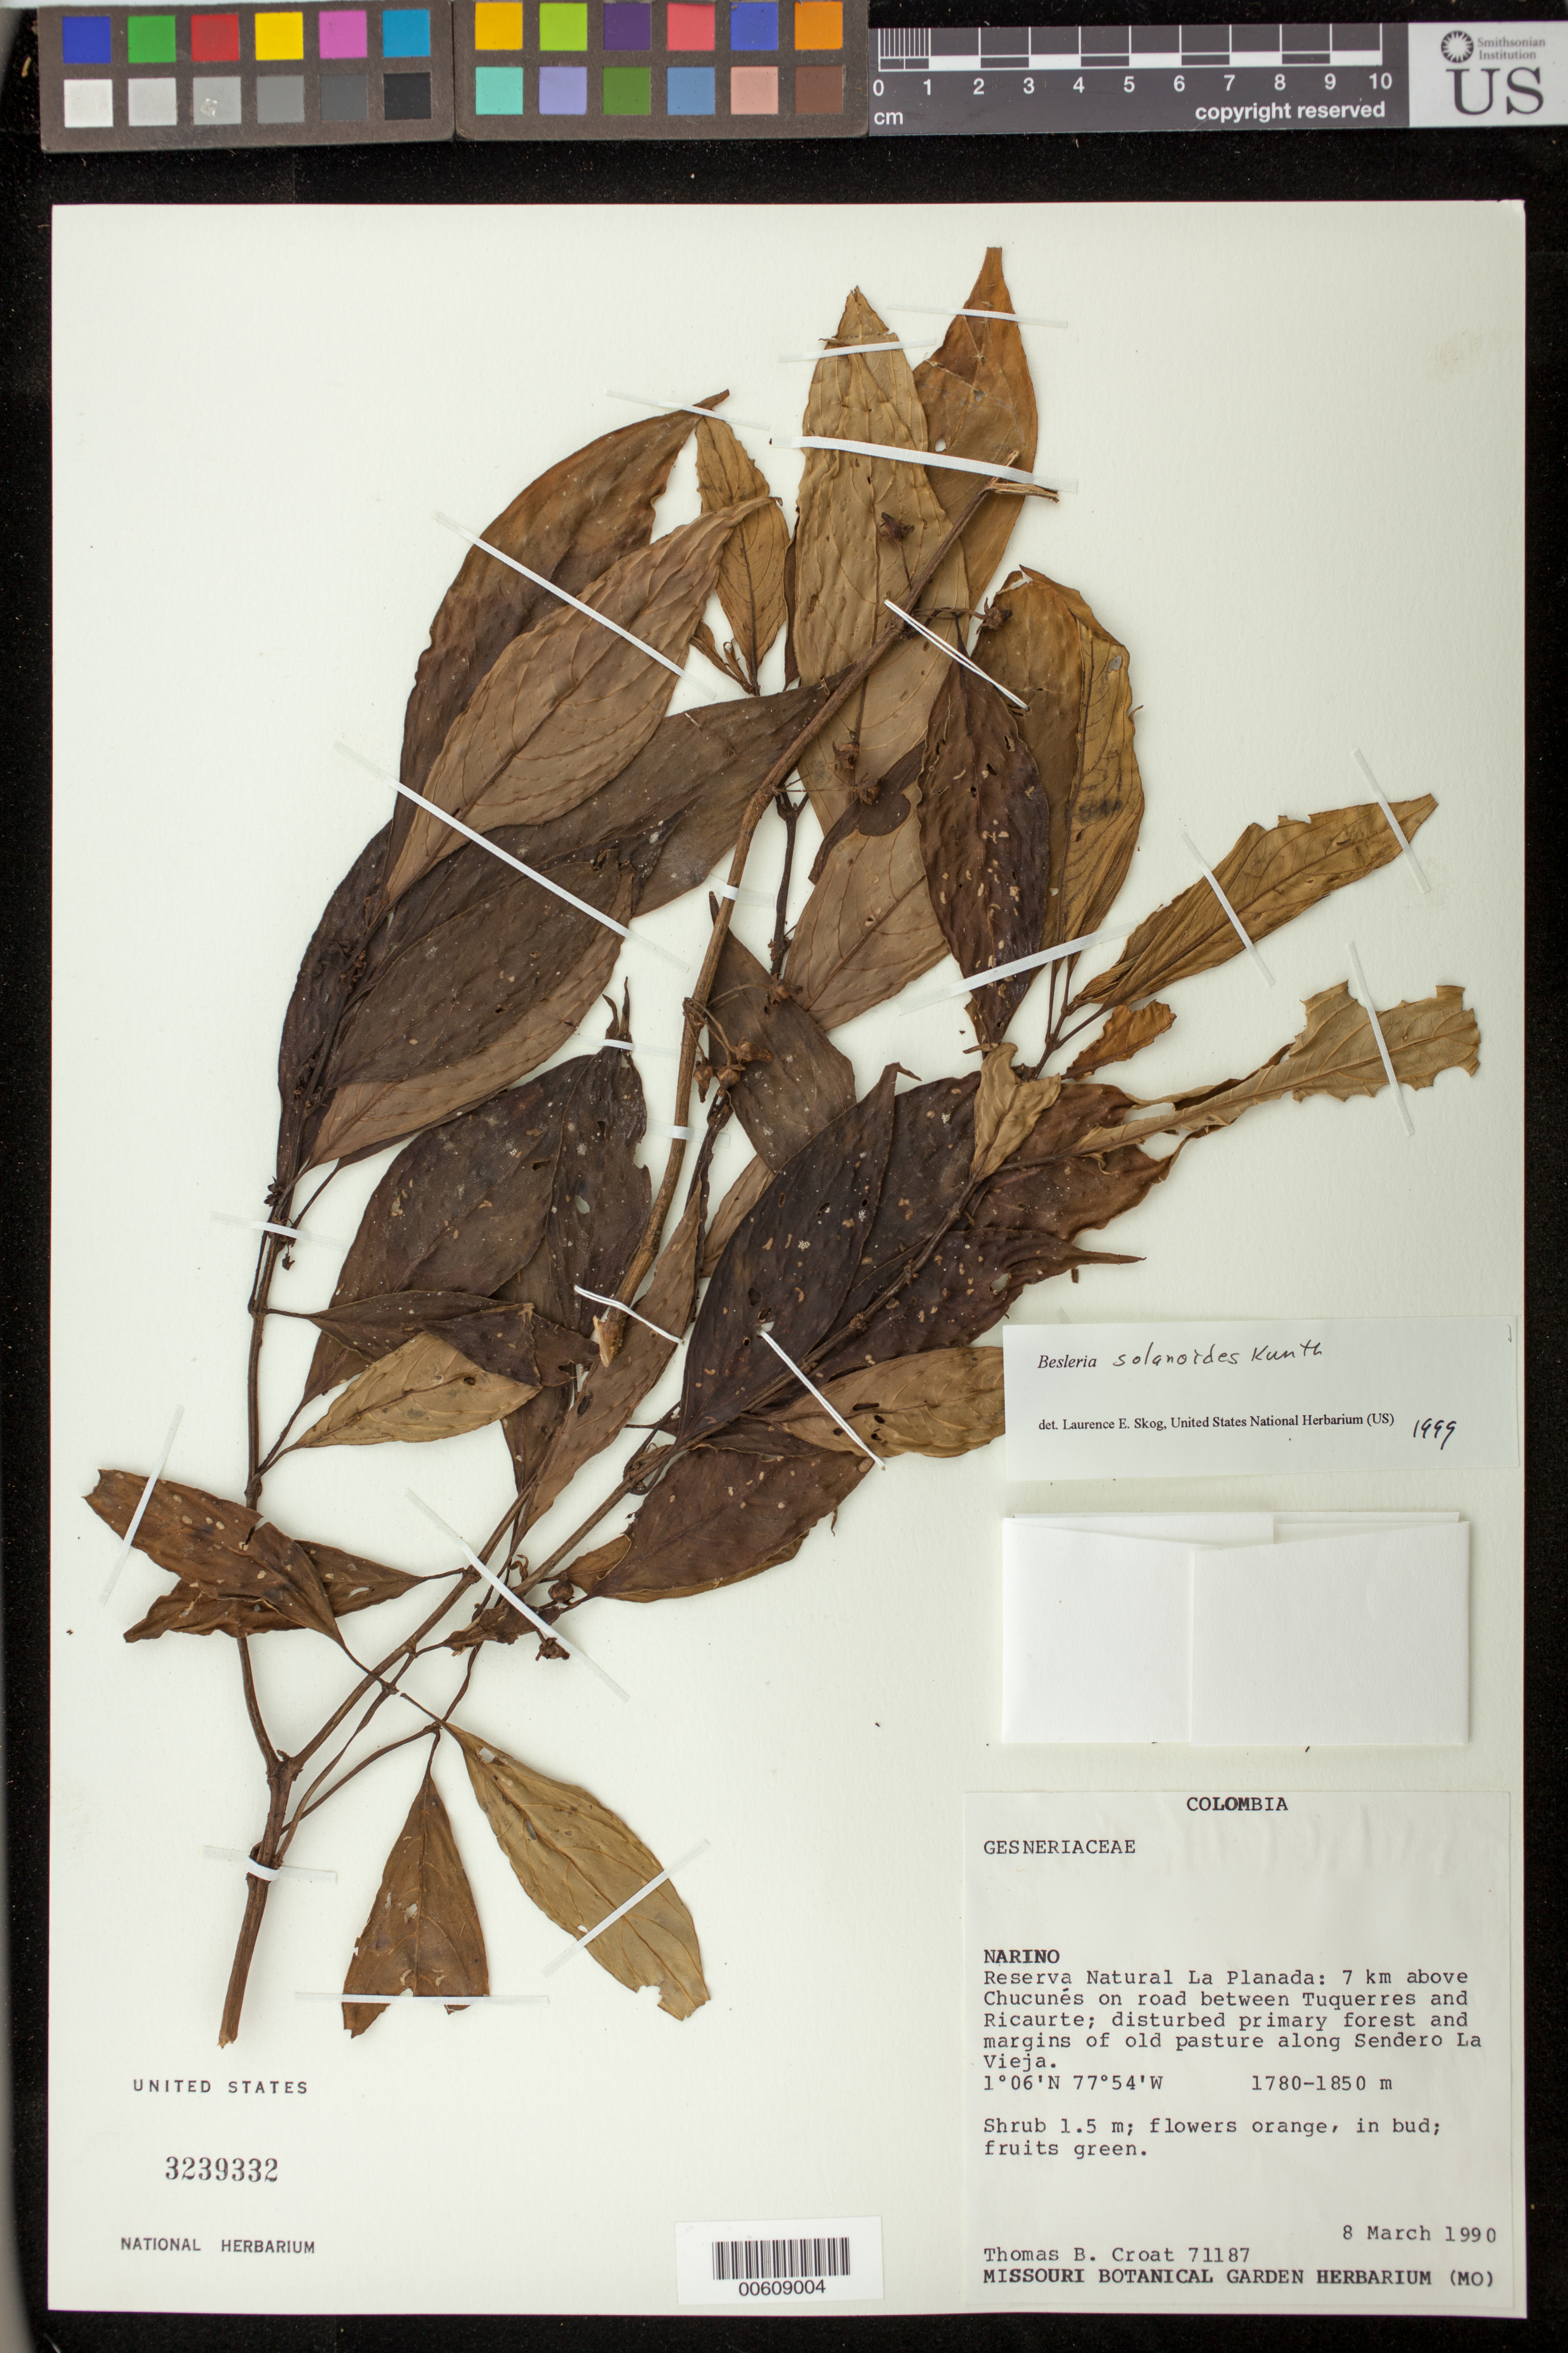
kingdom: Plantae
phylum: Tracheophyta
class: Magnoliopsida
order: Lamiales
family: Gesneriaceae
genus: Besleria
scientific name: Besleria solanoides var. solanoides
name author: Kunth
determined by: Skog, Laurence E.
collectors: T. B. Croat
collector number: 71187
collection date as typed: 08 Mar 1990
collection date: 1990-03-08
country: Colombia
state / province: Nariño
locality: Reserva Natural La Planada: 7 km above Chucunés on road between Tuquerres and Ricaurte; along Sendero Vieja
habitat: Disturbed primary forest and margins of old pasture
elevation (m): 1780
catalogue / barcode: US 3239332